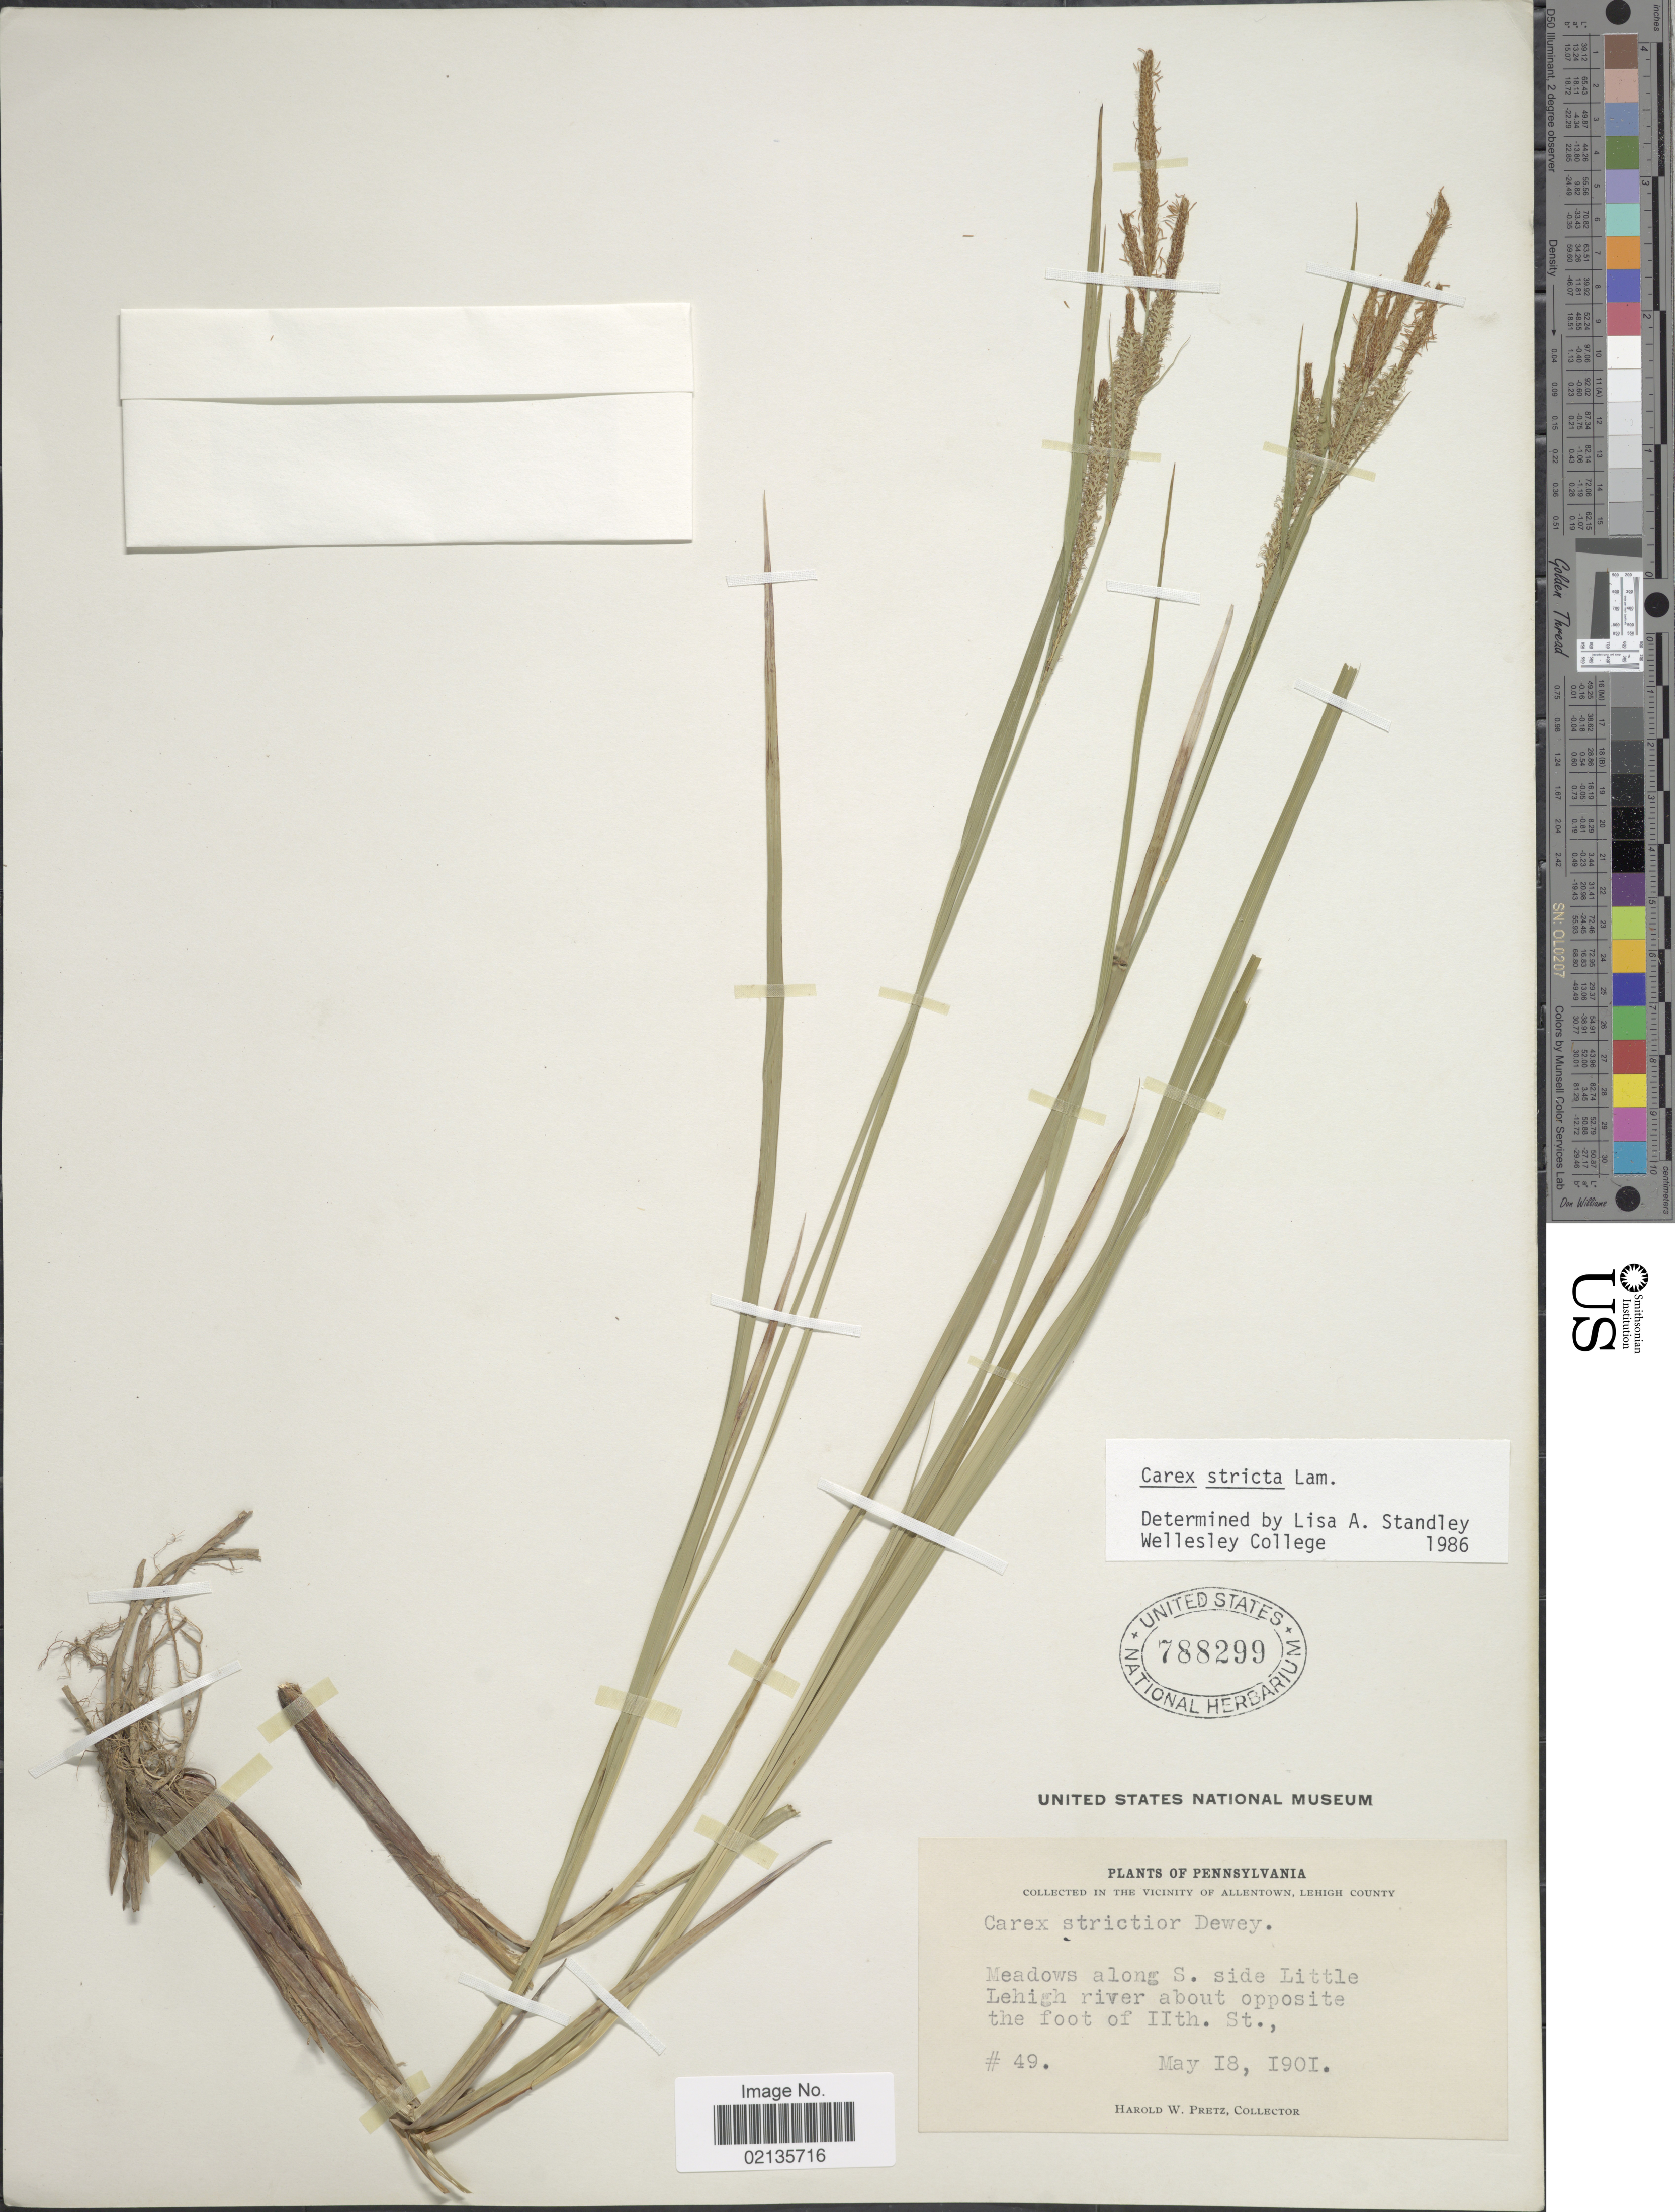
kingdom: Plantae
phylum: Tracheophyta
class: Liliopsida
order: Poales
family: Cyperaceae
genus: Carex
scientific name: Carex stricta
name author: Lam.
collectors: H. W. Pretz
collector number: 49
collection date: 1901-05-18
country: United States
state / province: Pennsylvania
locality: Meadows along S. side Little Lehigh river about opposite the foot of Ilth. St.,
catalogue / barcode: US 788299